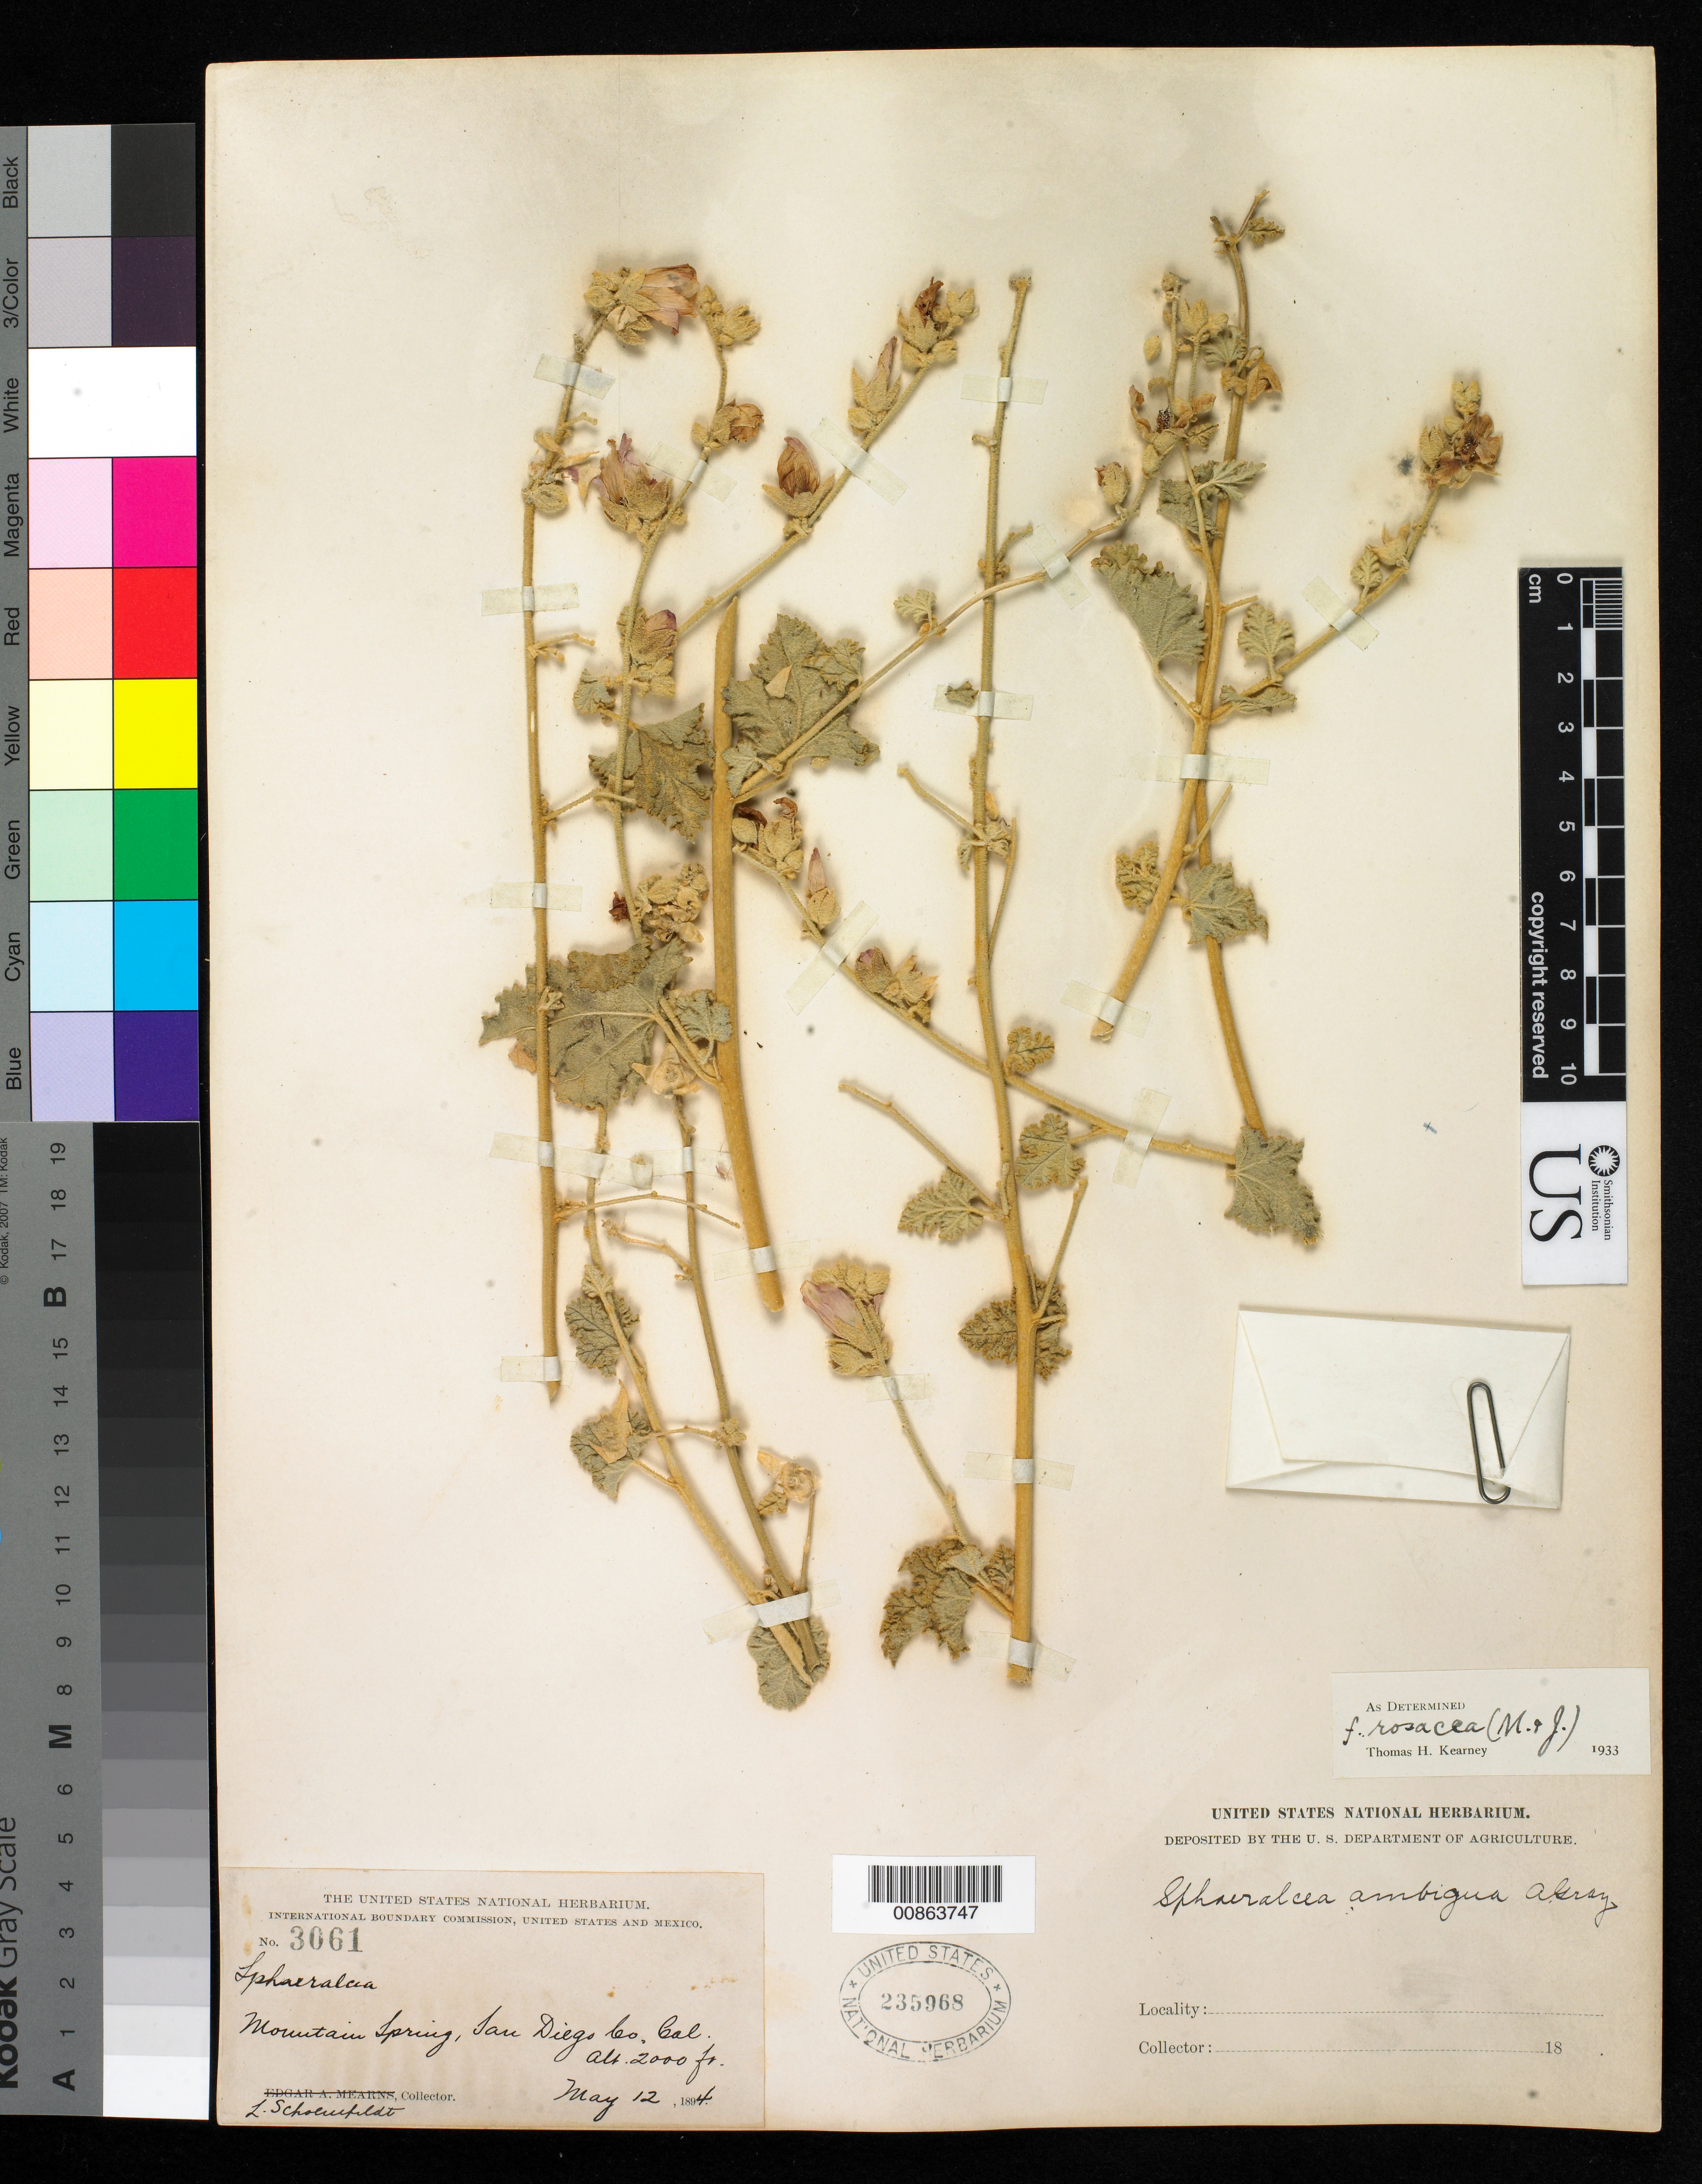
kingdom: Plantae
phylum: Tracheophyta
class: Magnoliopsida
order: Malvales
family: Malvaceae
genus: Sphaeralcea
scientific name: Sphaeralcea ambigua var. rosacea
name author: A. Gray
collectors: L. Schoenfeldt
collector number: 3061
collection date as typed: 12 May 1894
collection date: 1894-05-12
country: United States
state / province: California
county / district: San Diego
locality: Mountain Spring, San Diego County, California.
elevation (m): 610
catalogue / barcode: US 235968